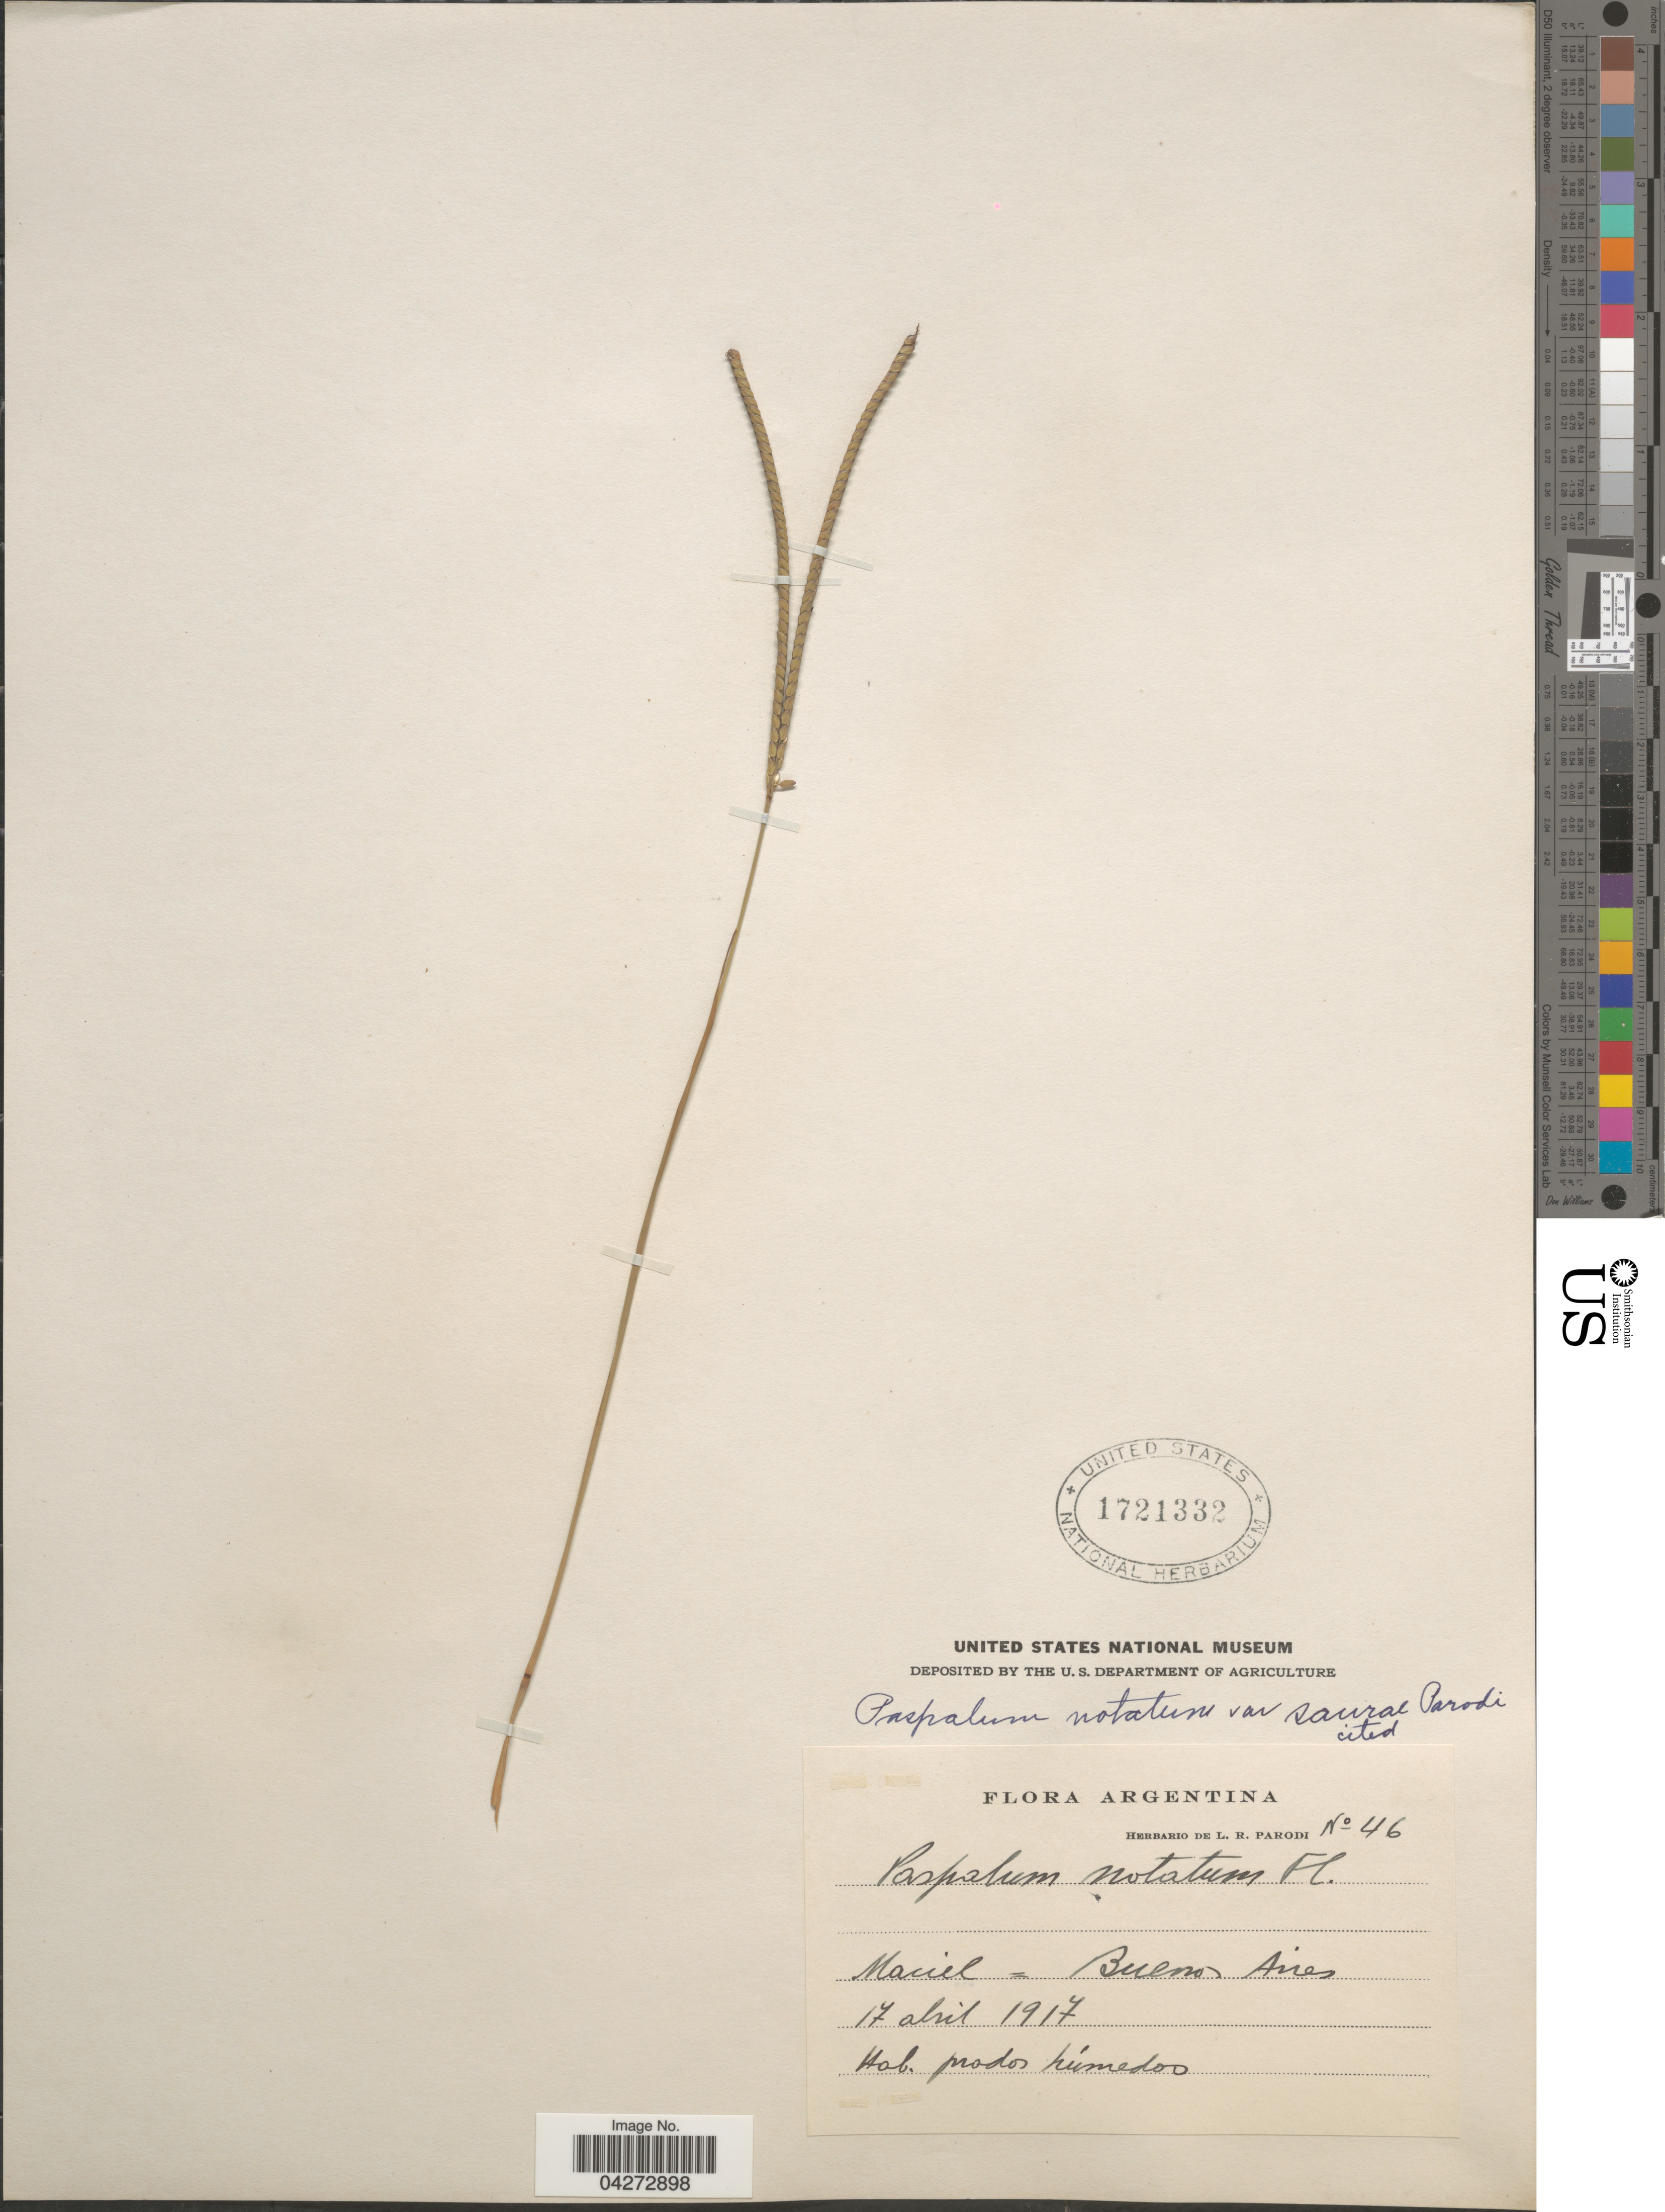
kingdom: Plantae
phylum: Tracheophyta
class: Liliopsida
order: Poales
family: Poaceae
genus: Paspalum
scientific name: Paspalum notatum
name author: Flüggé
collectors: L. R. Parodi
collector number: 46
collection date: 1917-04-17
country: Argentina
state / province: Buenos Aires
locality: Maciel.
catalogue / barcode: US 1721332